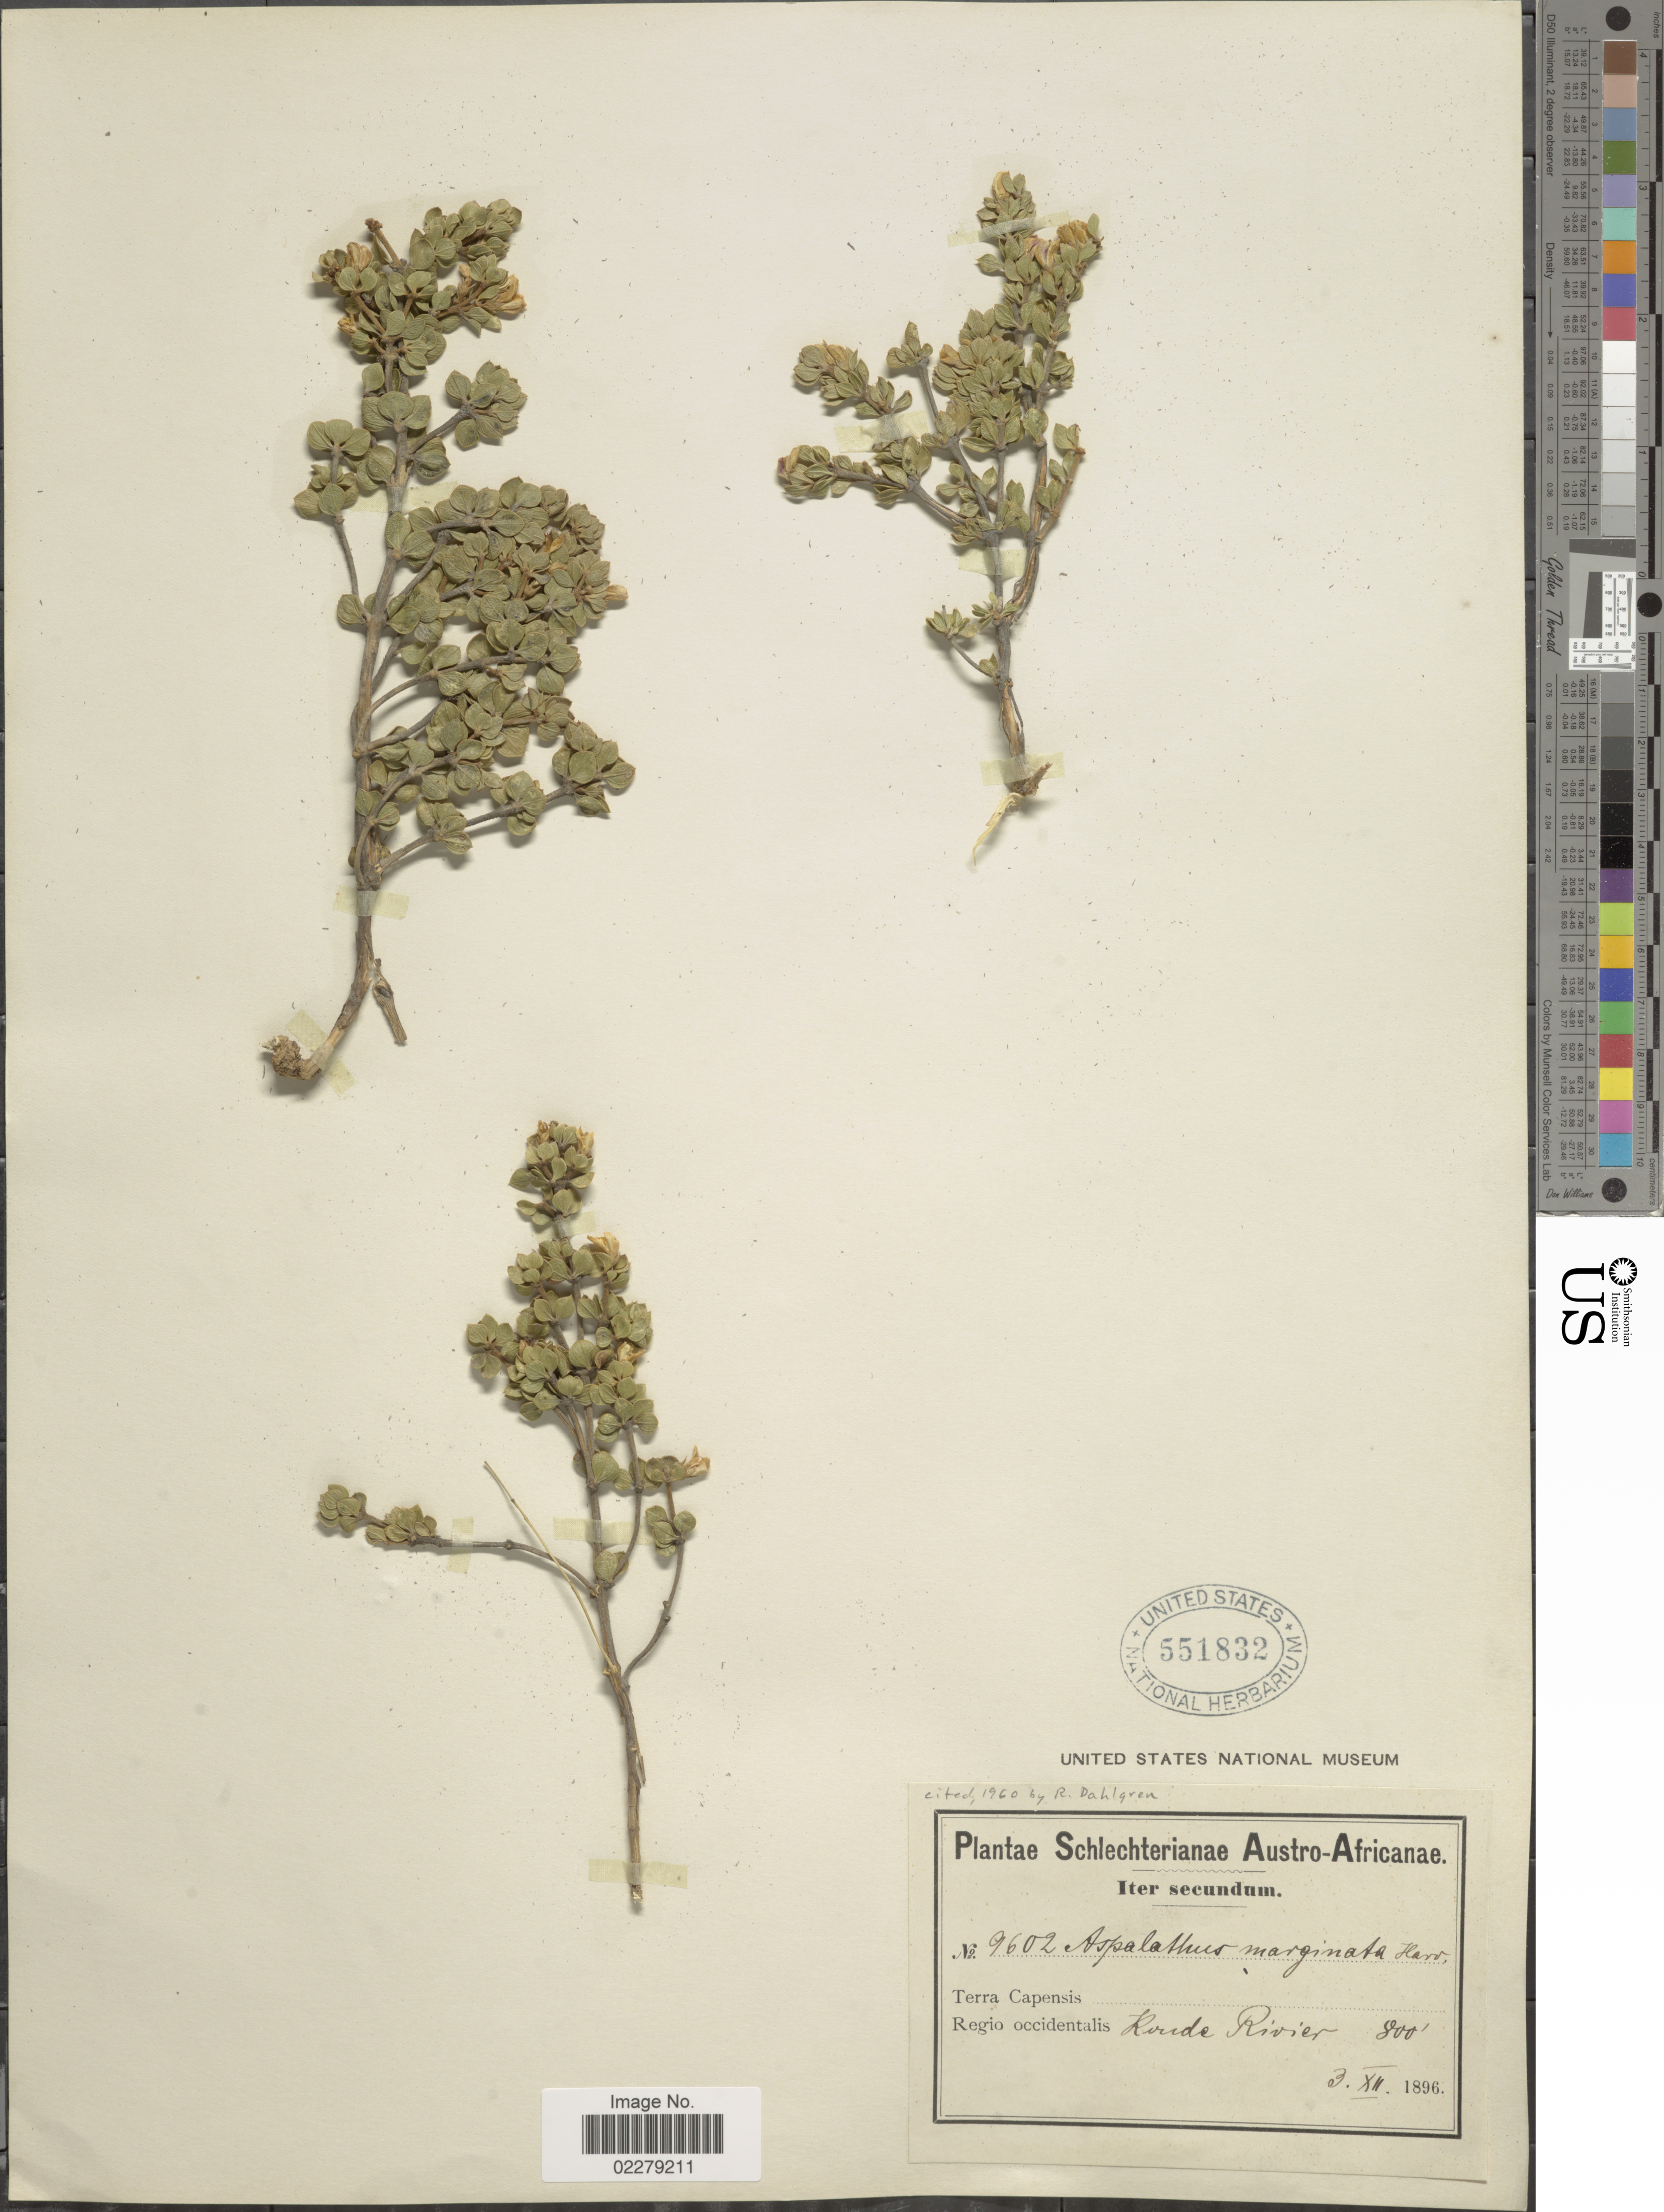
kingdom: Plantae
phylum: Tracheophyta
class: Magnoliopsida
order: Fabales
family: Fabaceae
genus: Aspalathus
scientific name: Aspalathus marginata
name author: Harv.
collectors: Schlechter, --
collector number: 9602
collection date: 1896-12-03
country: South Africa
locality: Austro- Africanae. Terra Capensis. Regio occidentalis, koude Rivier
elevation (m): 244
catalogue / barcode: US 551832